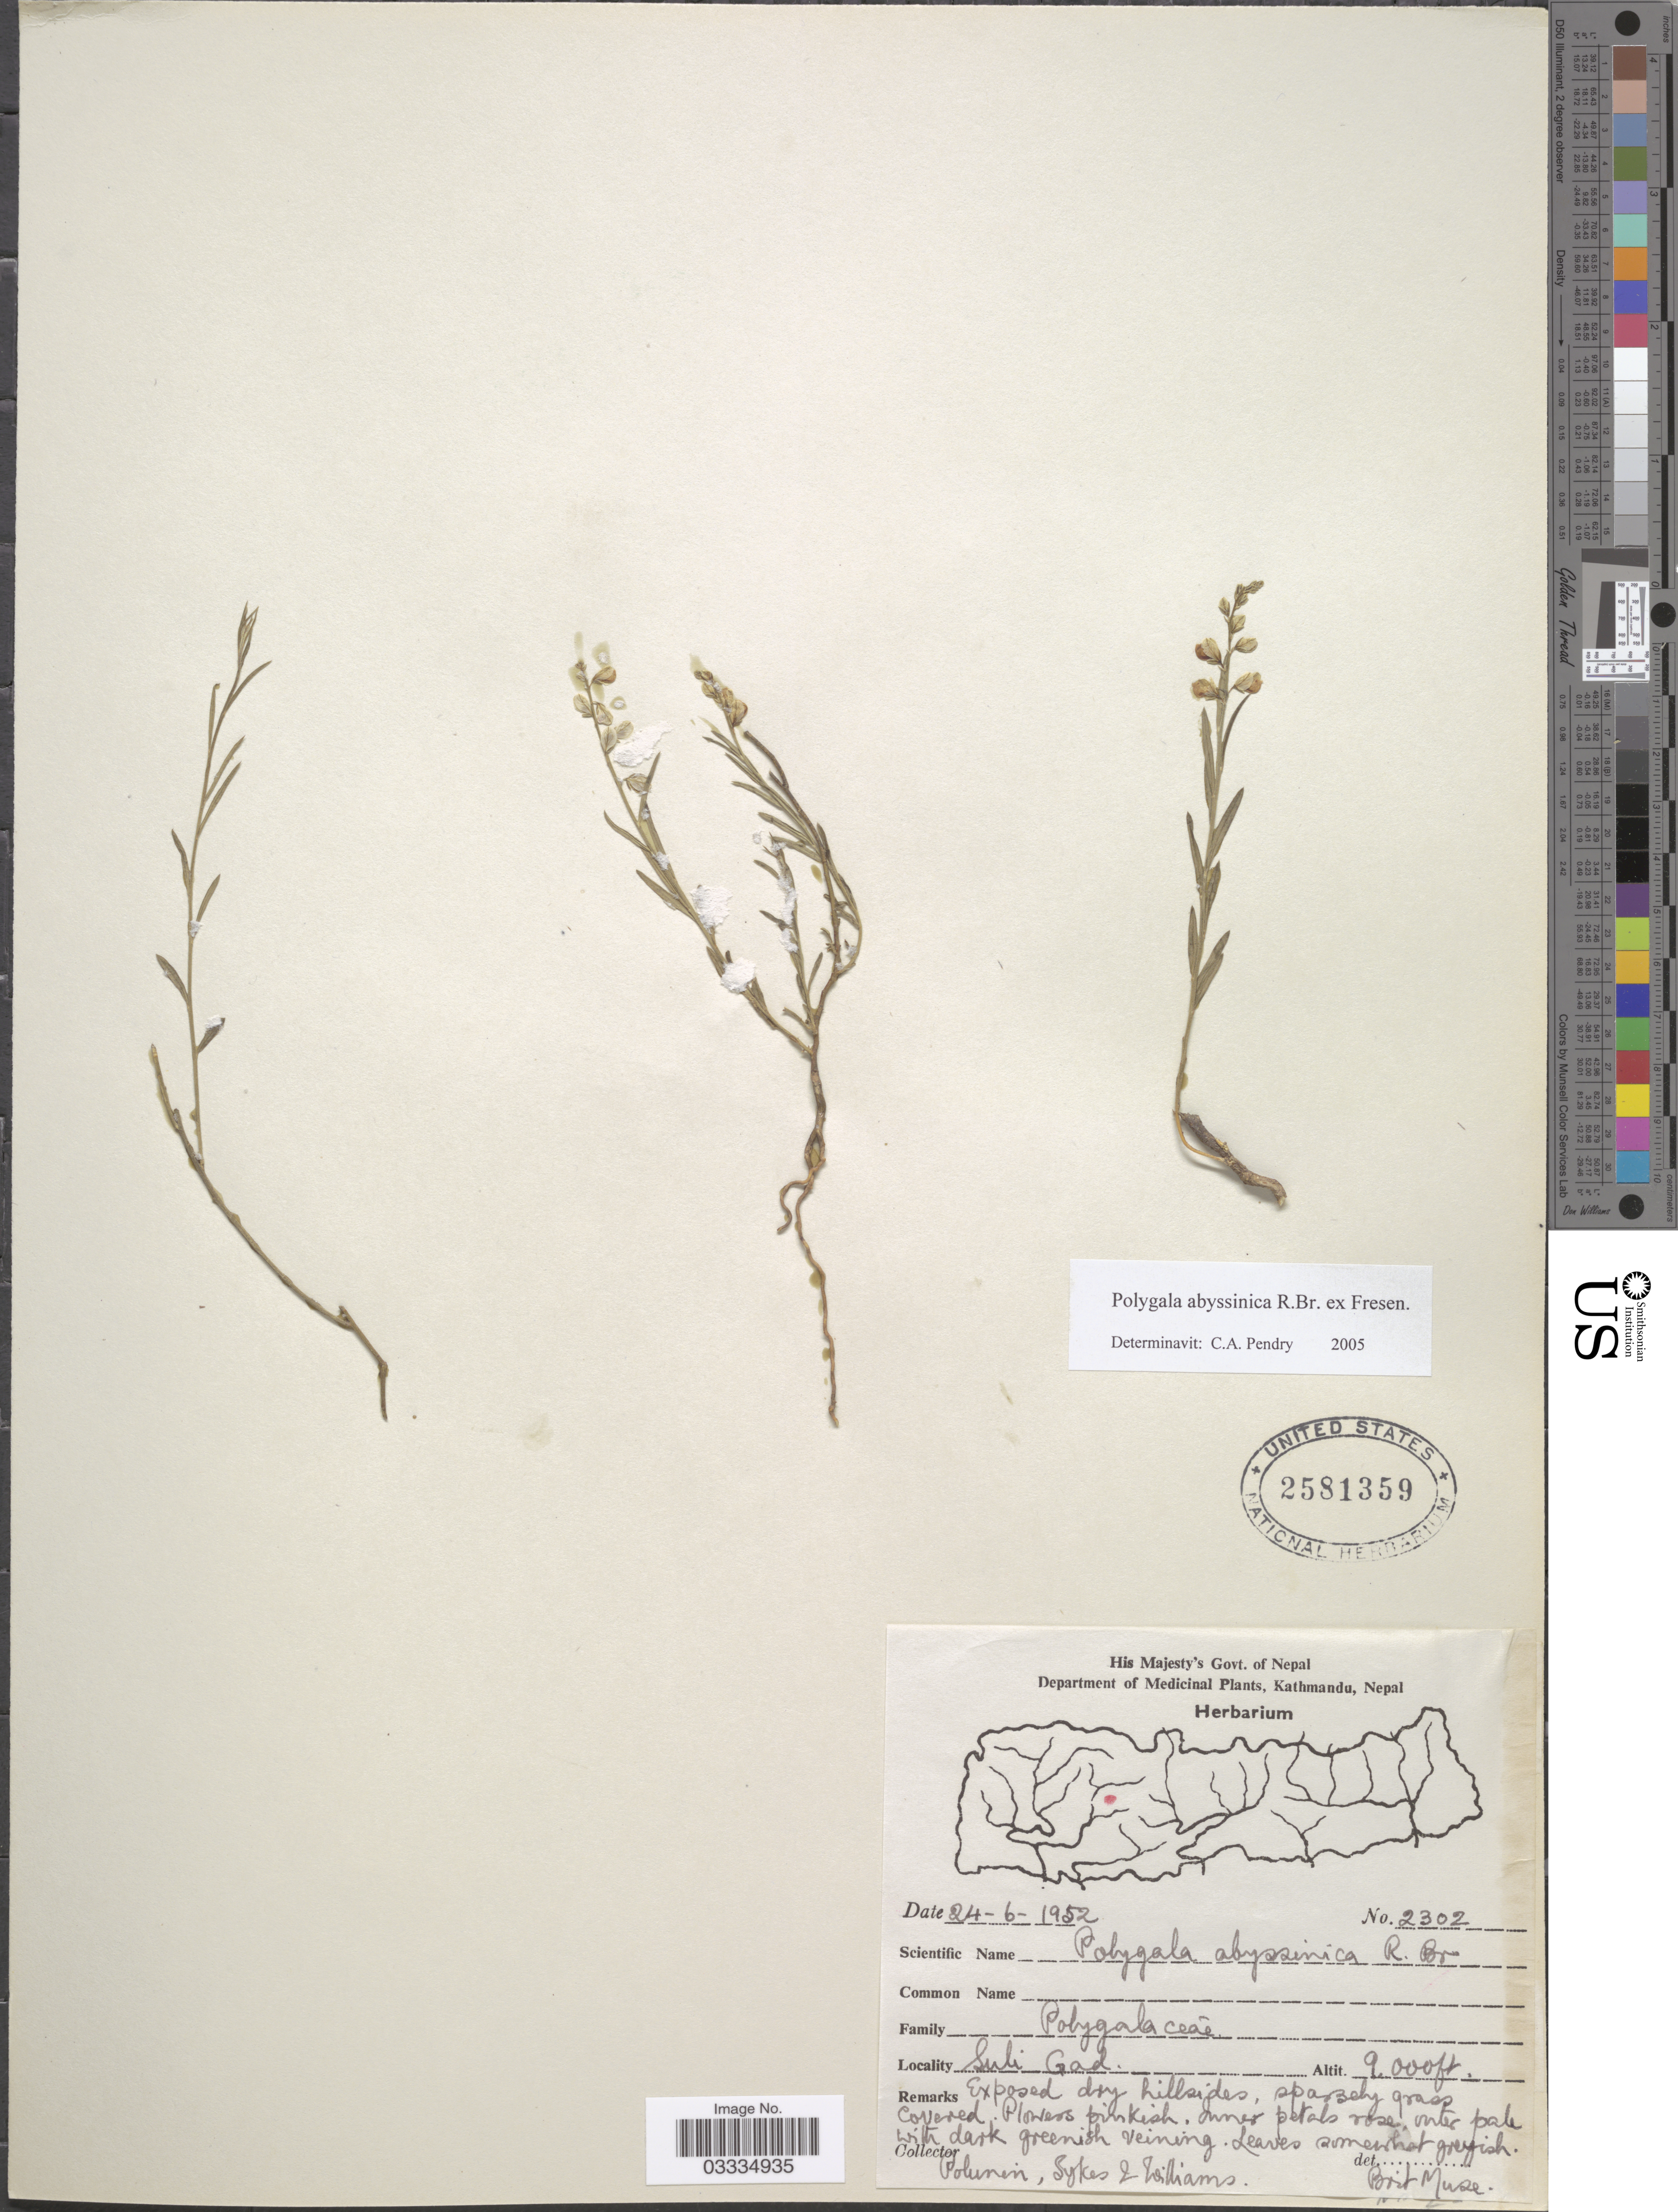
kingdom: Plantae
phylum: Tracheophyta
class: Magnoliopsida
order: Fabales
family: Polygalaceae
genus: Polygala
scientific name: Polygala abyssinica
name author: R. Br. ex Fresen.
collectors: Polunin, Sykes, -- & -- Williams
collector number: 2302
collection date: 1952-06-24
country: Nepal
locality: Suli Gad.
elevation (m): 2743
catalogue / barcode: US 2581359